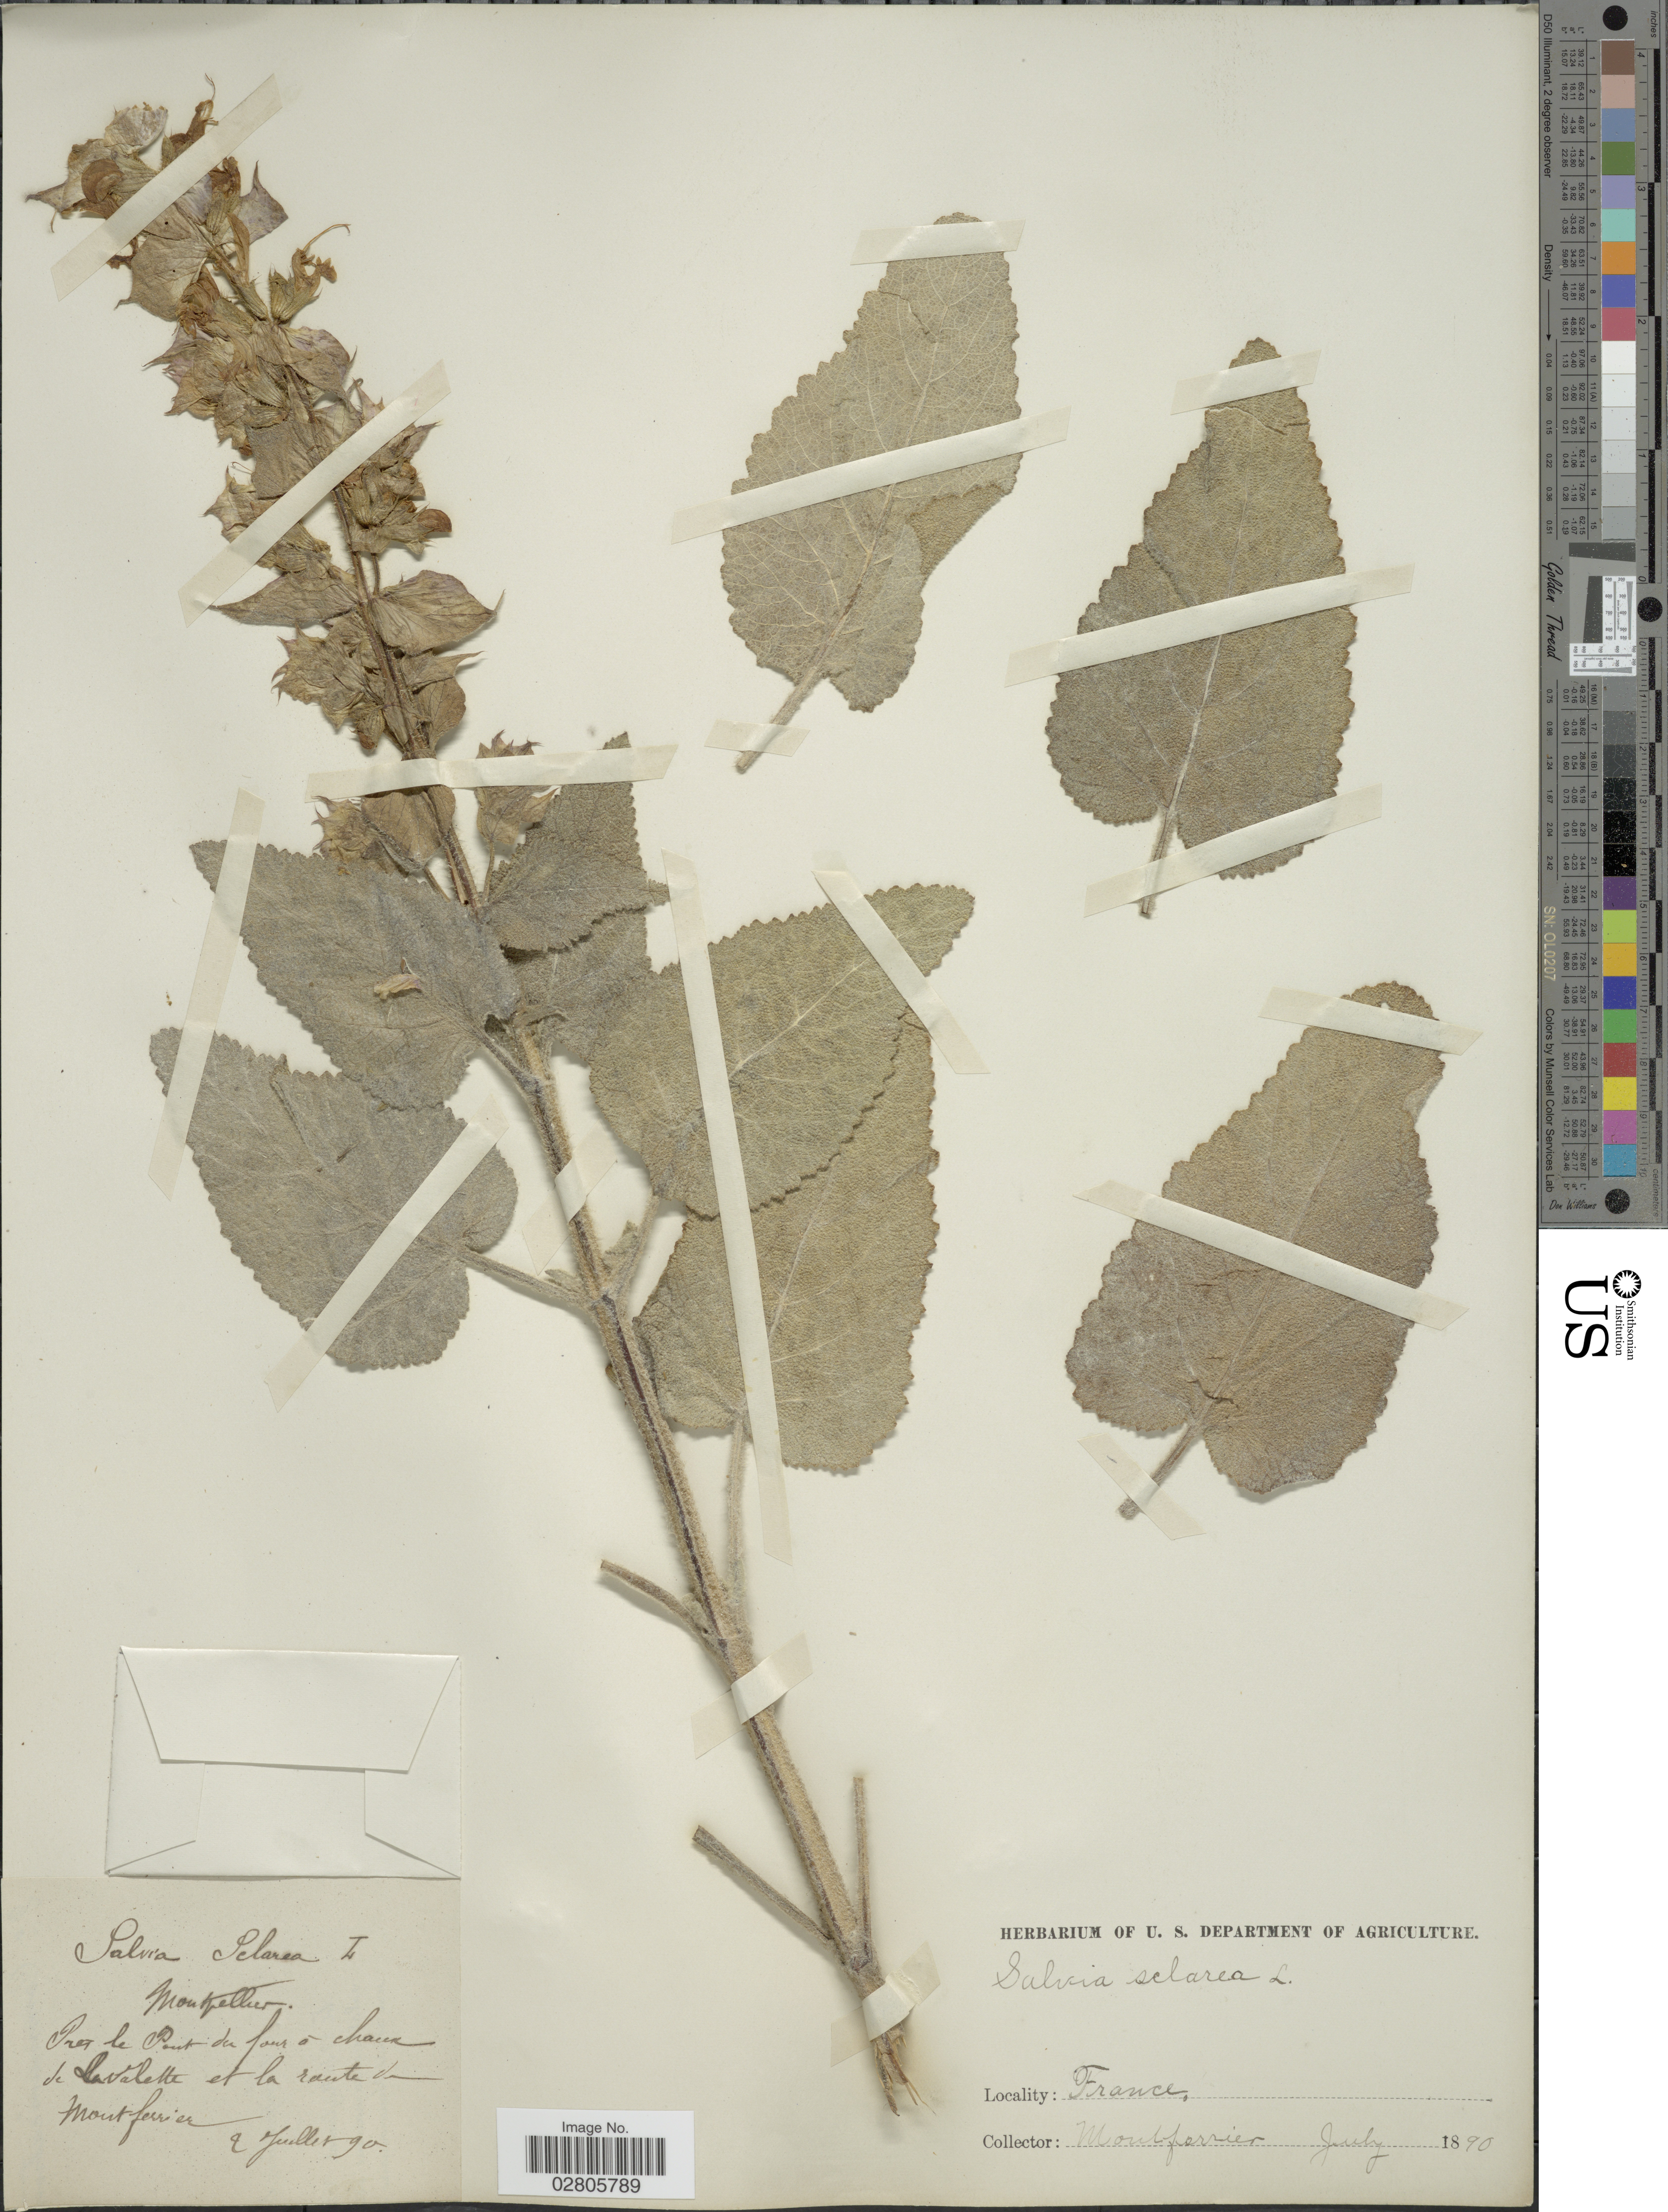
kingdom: Plantae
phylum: Tracheophyta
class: Magnoliopsida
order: Lamiales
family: Lamiaceae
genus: Salvia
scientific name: Salvia sclarea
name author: L.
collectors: Montferrier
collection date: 1890-07-02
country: France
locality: Près le Pont de four á chaux de Lavalette et la route de Montpellier.